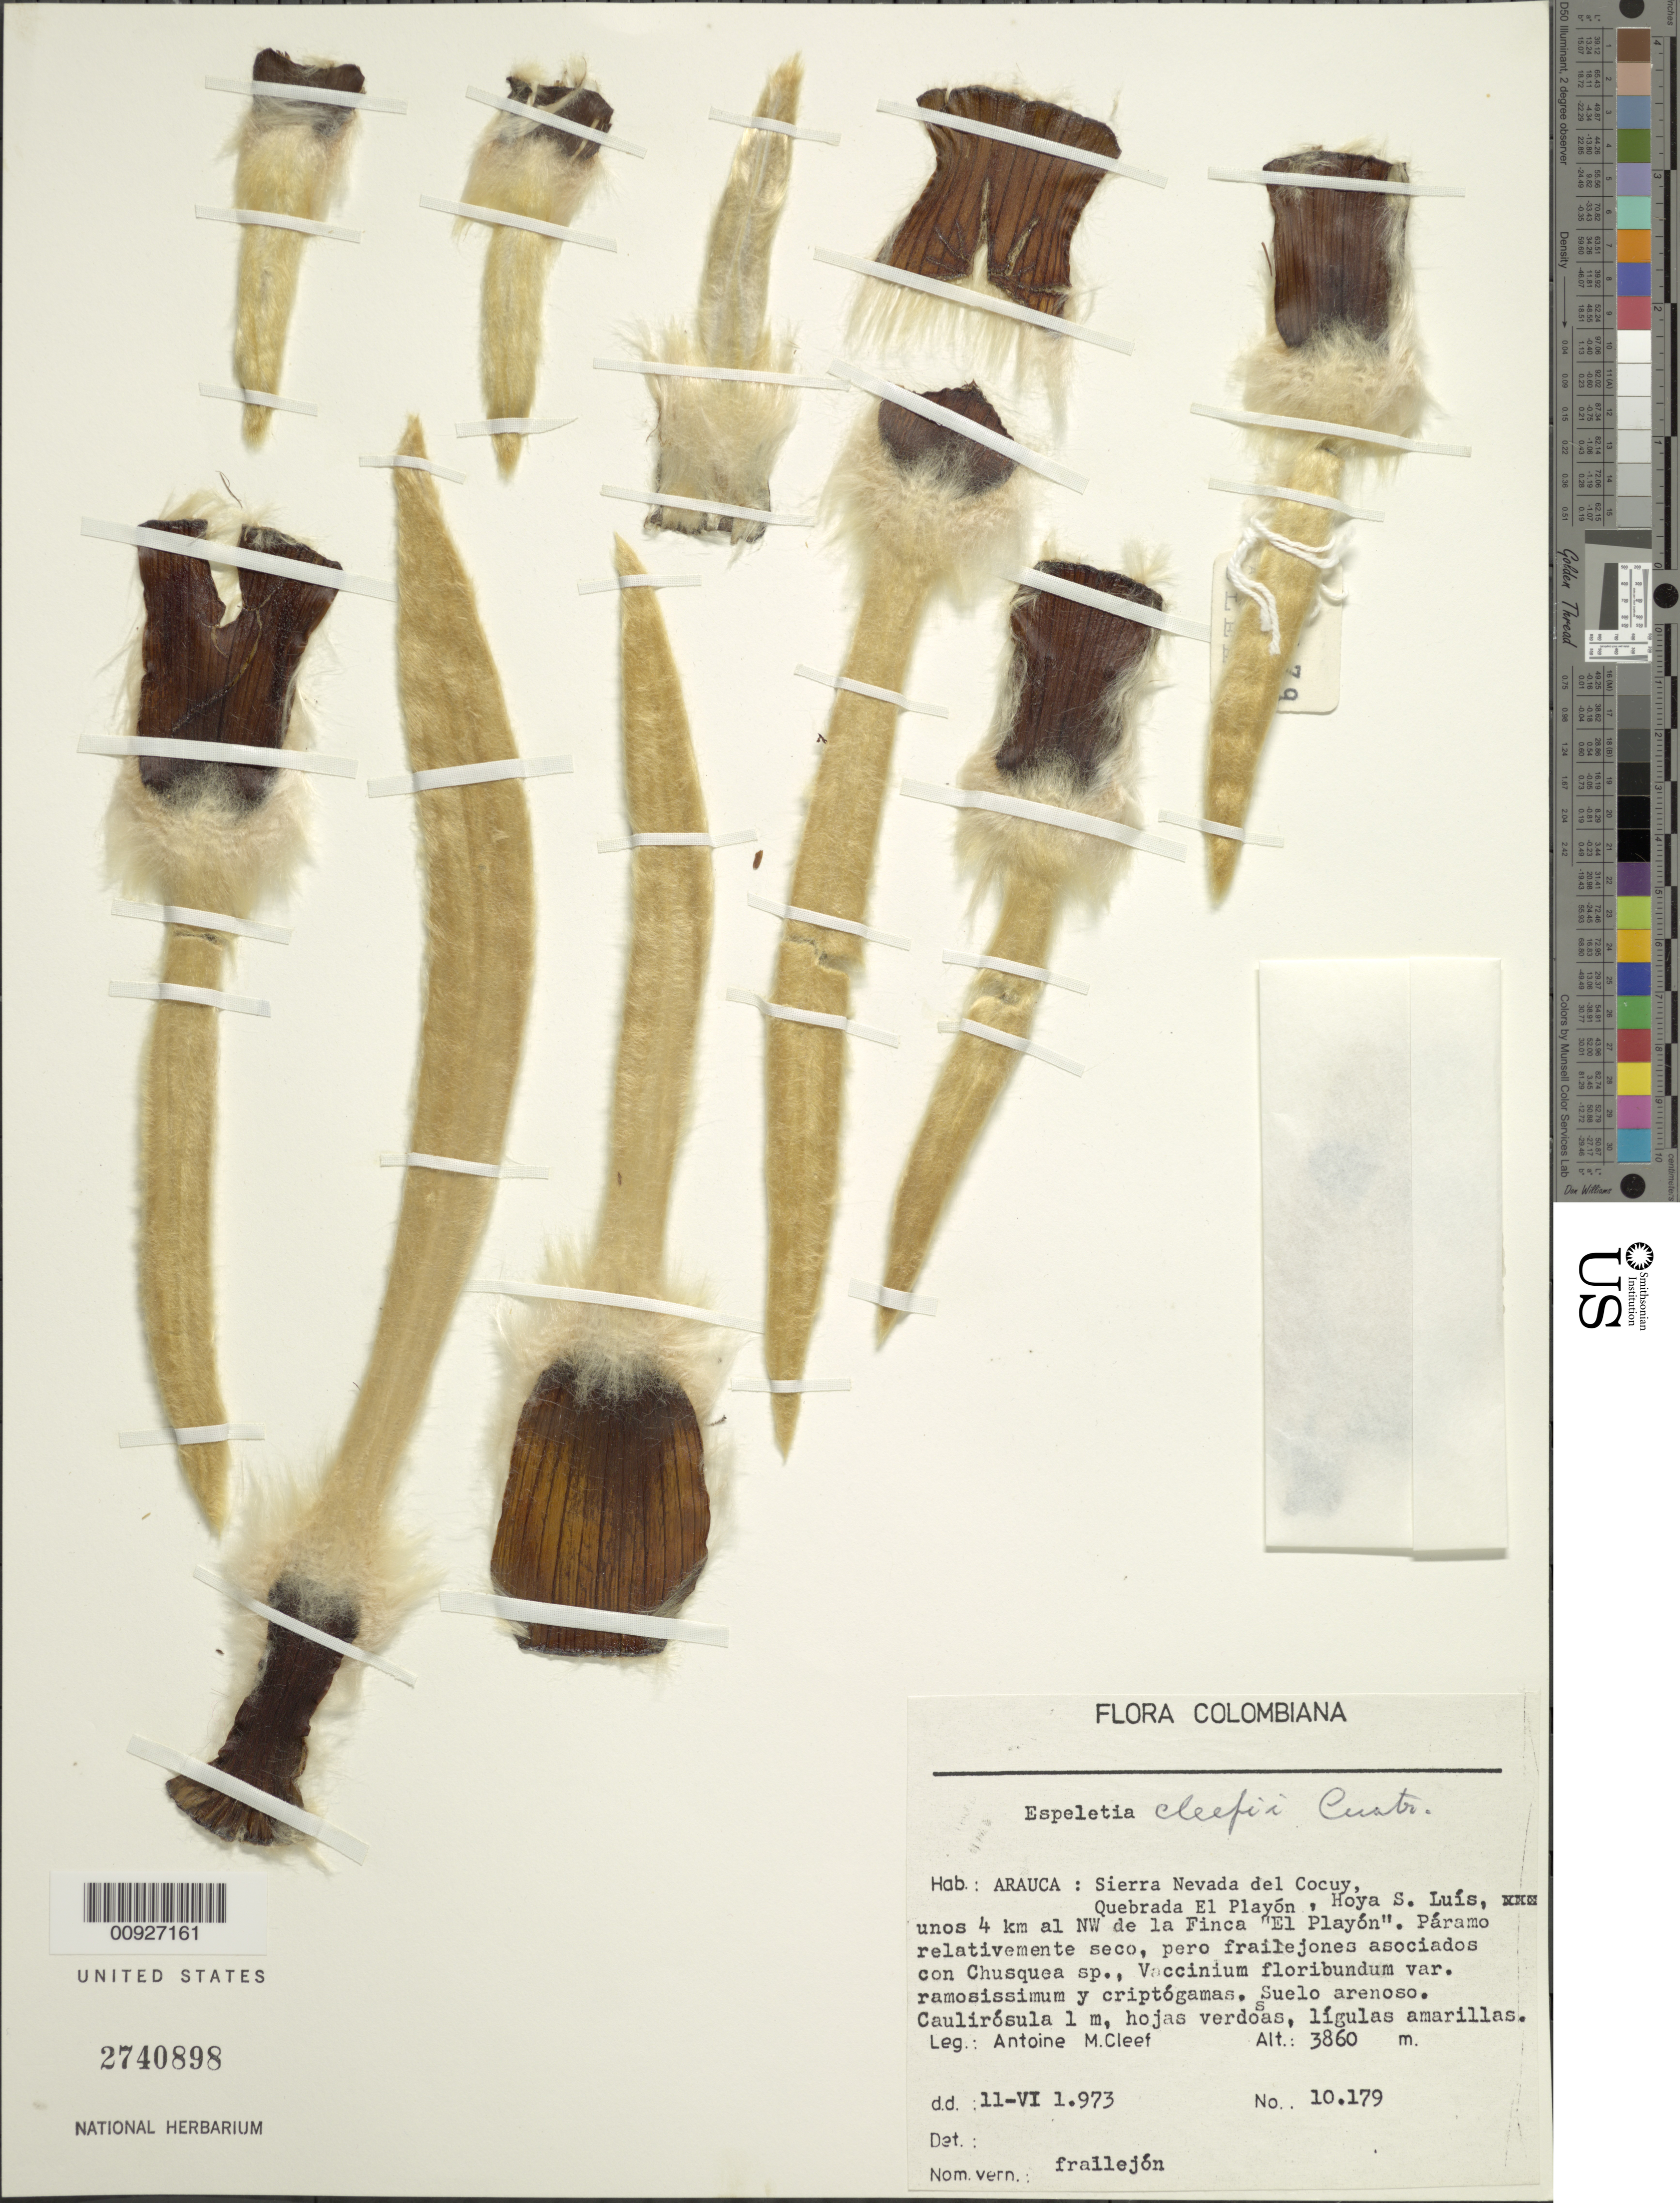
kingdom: Plantae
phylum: Tracheophyta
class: Magnoliopsida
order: Asterales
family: Asteraceae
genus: Espeletia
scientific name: Espeletia cleefii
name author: Cuatrec.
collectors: A. M. Cleef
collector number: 10179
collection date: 1973-06-11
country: Colombia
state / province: Arauca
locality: Sierra nevada del Cocuy, Quebrada El Playón, Hoya San Luis, a unos 4 km al NW de la Finca "El Playón".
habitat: Páramo relativamnete seco, pero frailejones asociados con Chusquea sp., Vaccinium floribundum var. Ramosissimum y criptógamas. Suelo arenoso.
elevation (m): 3860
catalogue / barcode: US 2740898